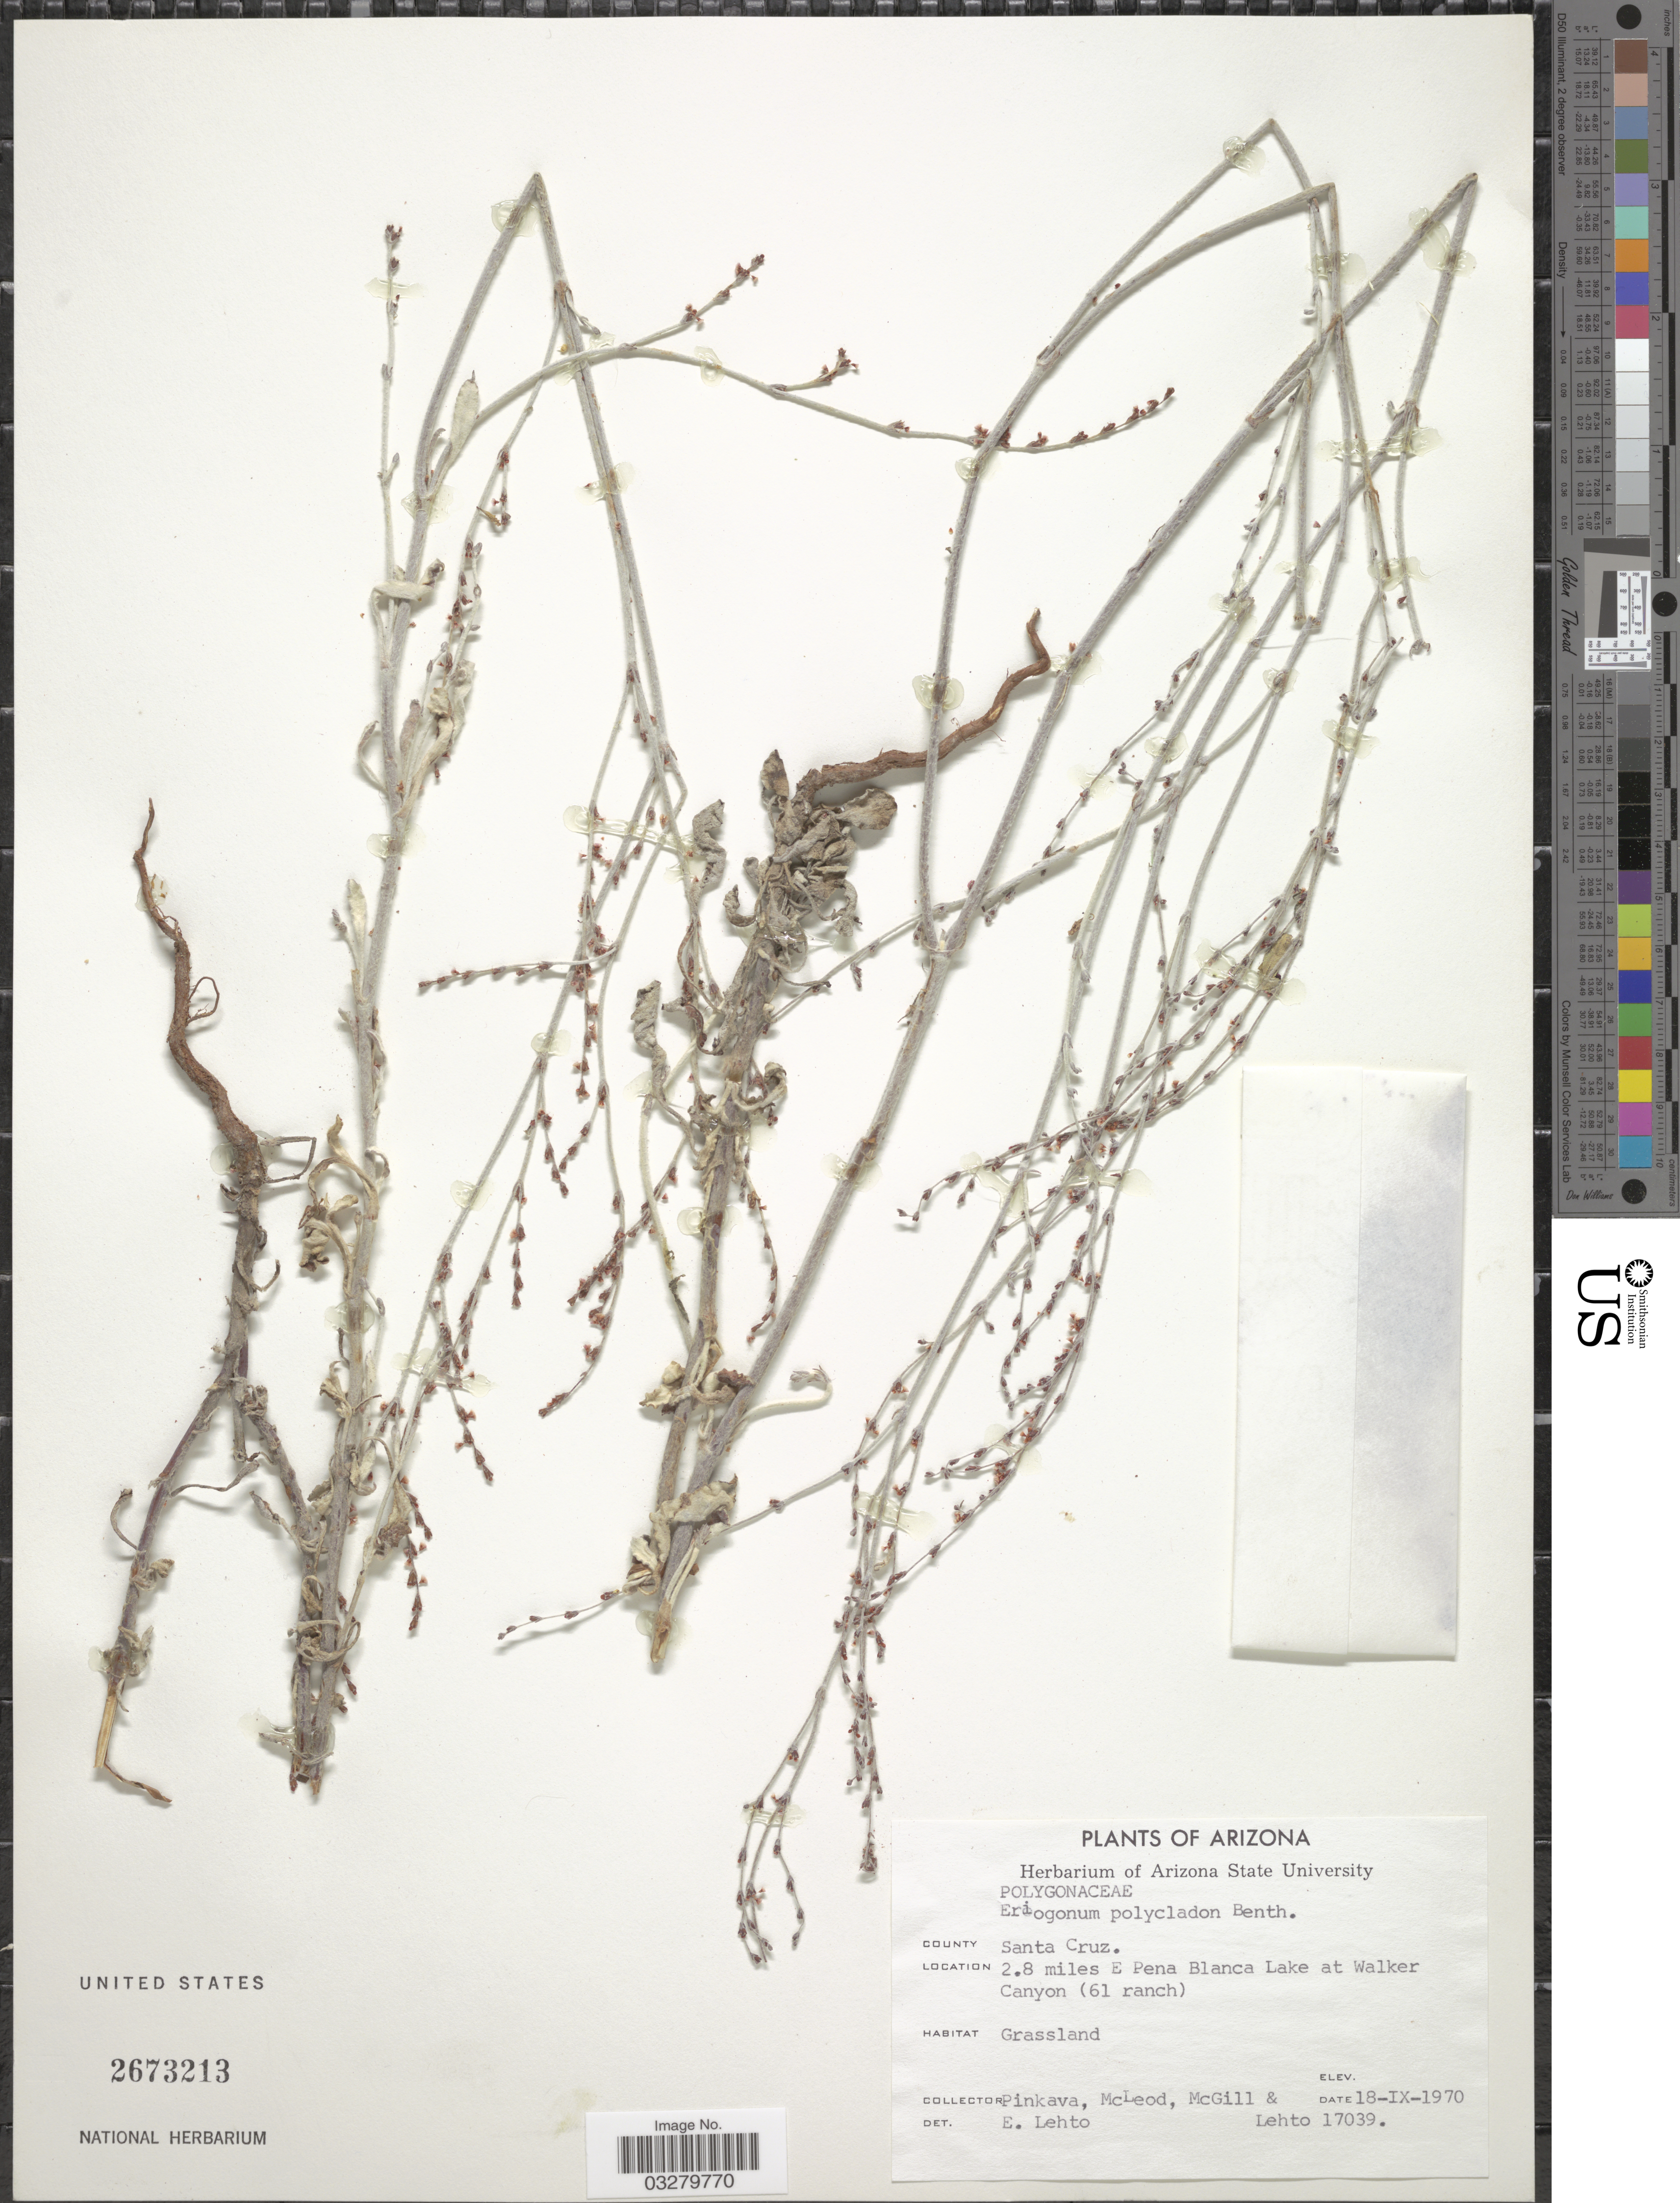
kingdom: Plantae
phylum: Tracheophyta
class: Magnoliopsida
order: Caryophyllales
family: Polygonaceae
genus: Eriogonum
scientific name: Eriogonum polycladon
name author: Benth.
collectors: -. Pinkava, McLeod, -. McGill & -. Lehto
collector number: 17039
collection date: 1970-09-18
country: United States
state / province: Arizona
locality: County Santa Cruz. 2.8 miles E Pena Blanca Lake at Walker Canyon (61 ranch).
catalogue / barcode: US 2673213